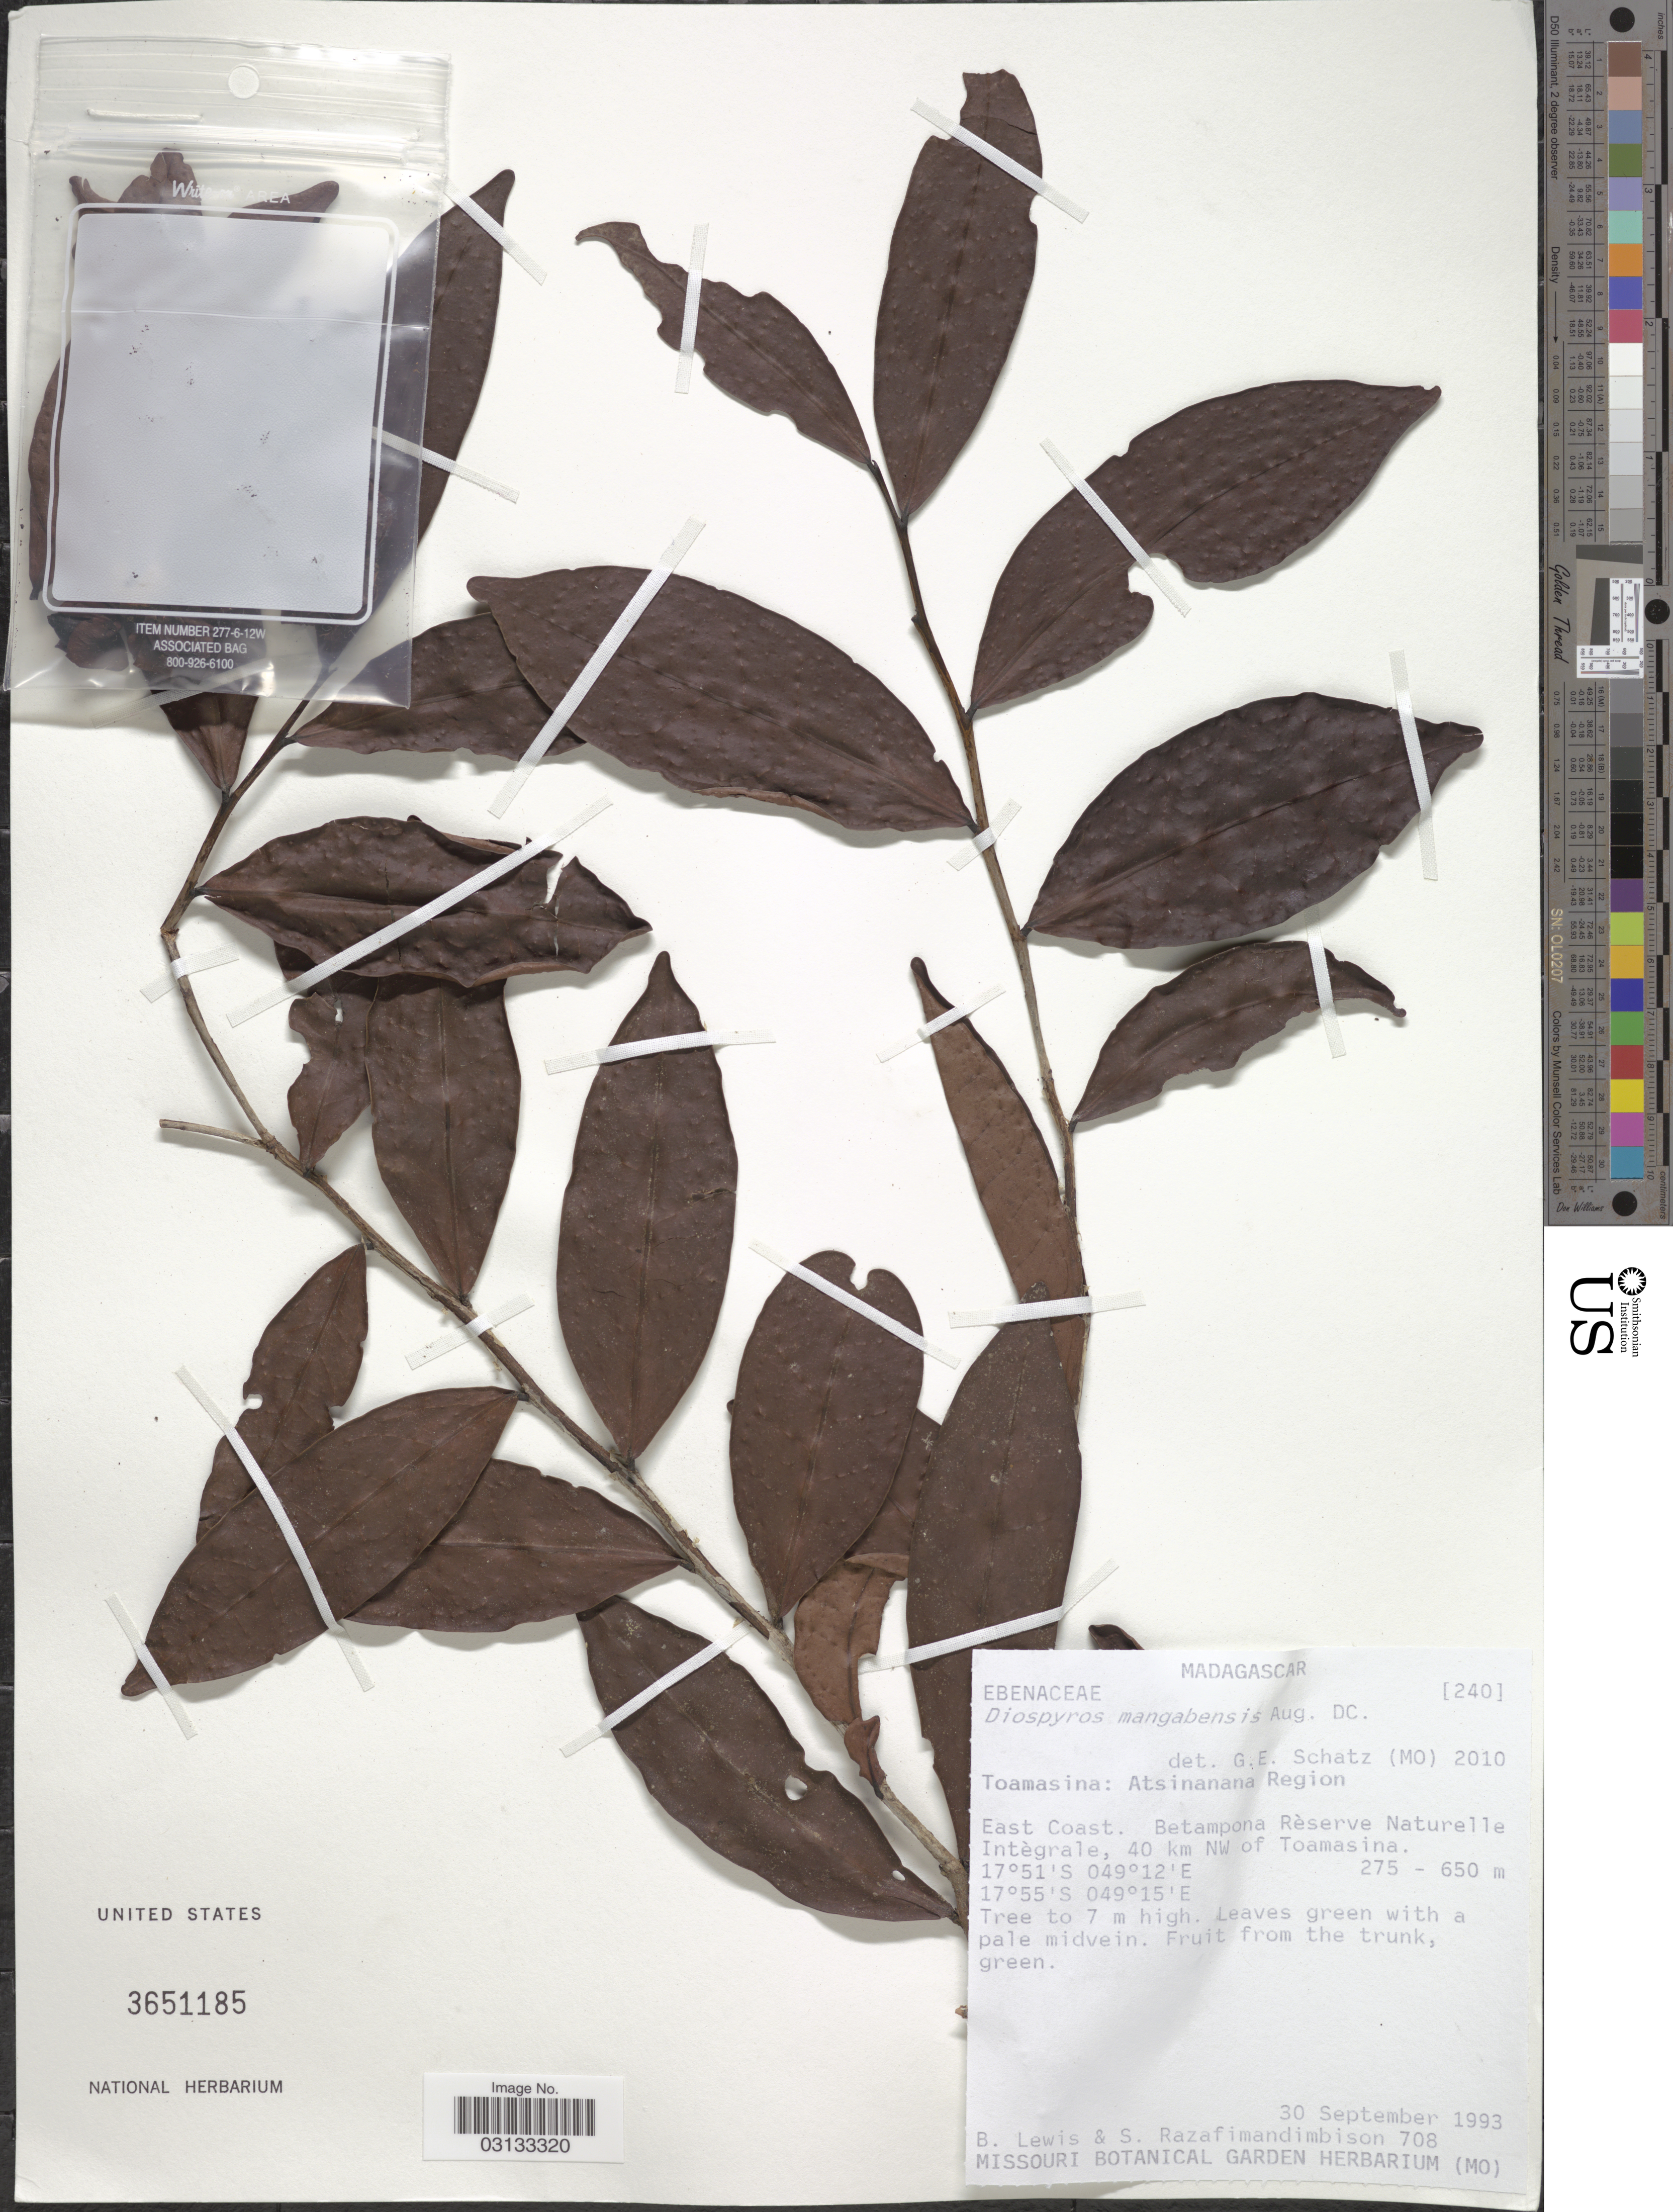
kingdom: Plantae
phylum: Tracheophyta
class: Magnoliopsida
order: Ericales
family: Ebenaceae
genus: Diospyros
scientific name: Diospyros mangabensis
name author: Aug. DC.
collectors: B. Lewis & S. G. Razafimandimbison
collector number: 708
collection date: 1993-09-30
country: Madagascar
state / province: Atsinanana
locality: Antsinanana Region. East Coast. Betampona Rèserve Naturelle Intègrale, 40 km NW of Toamasina.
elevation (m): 275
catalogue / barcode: US 3651185